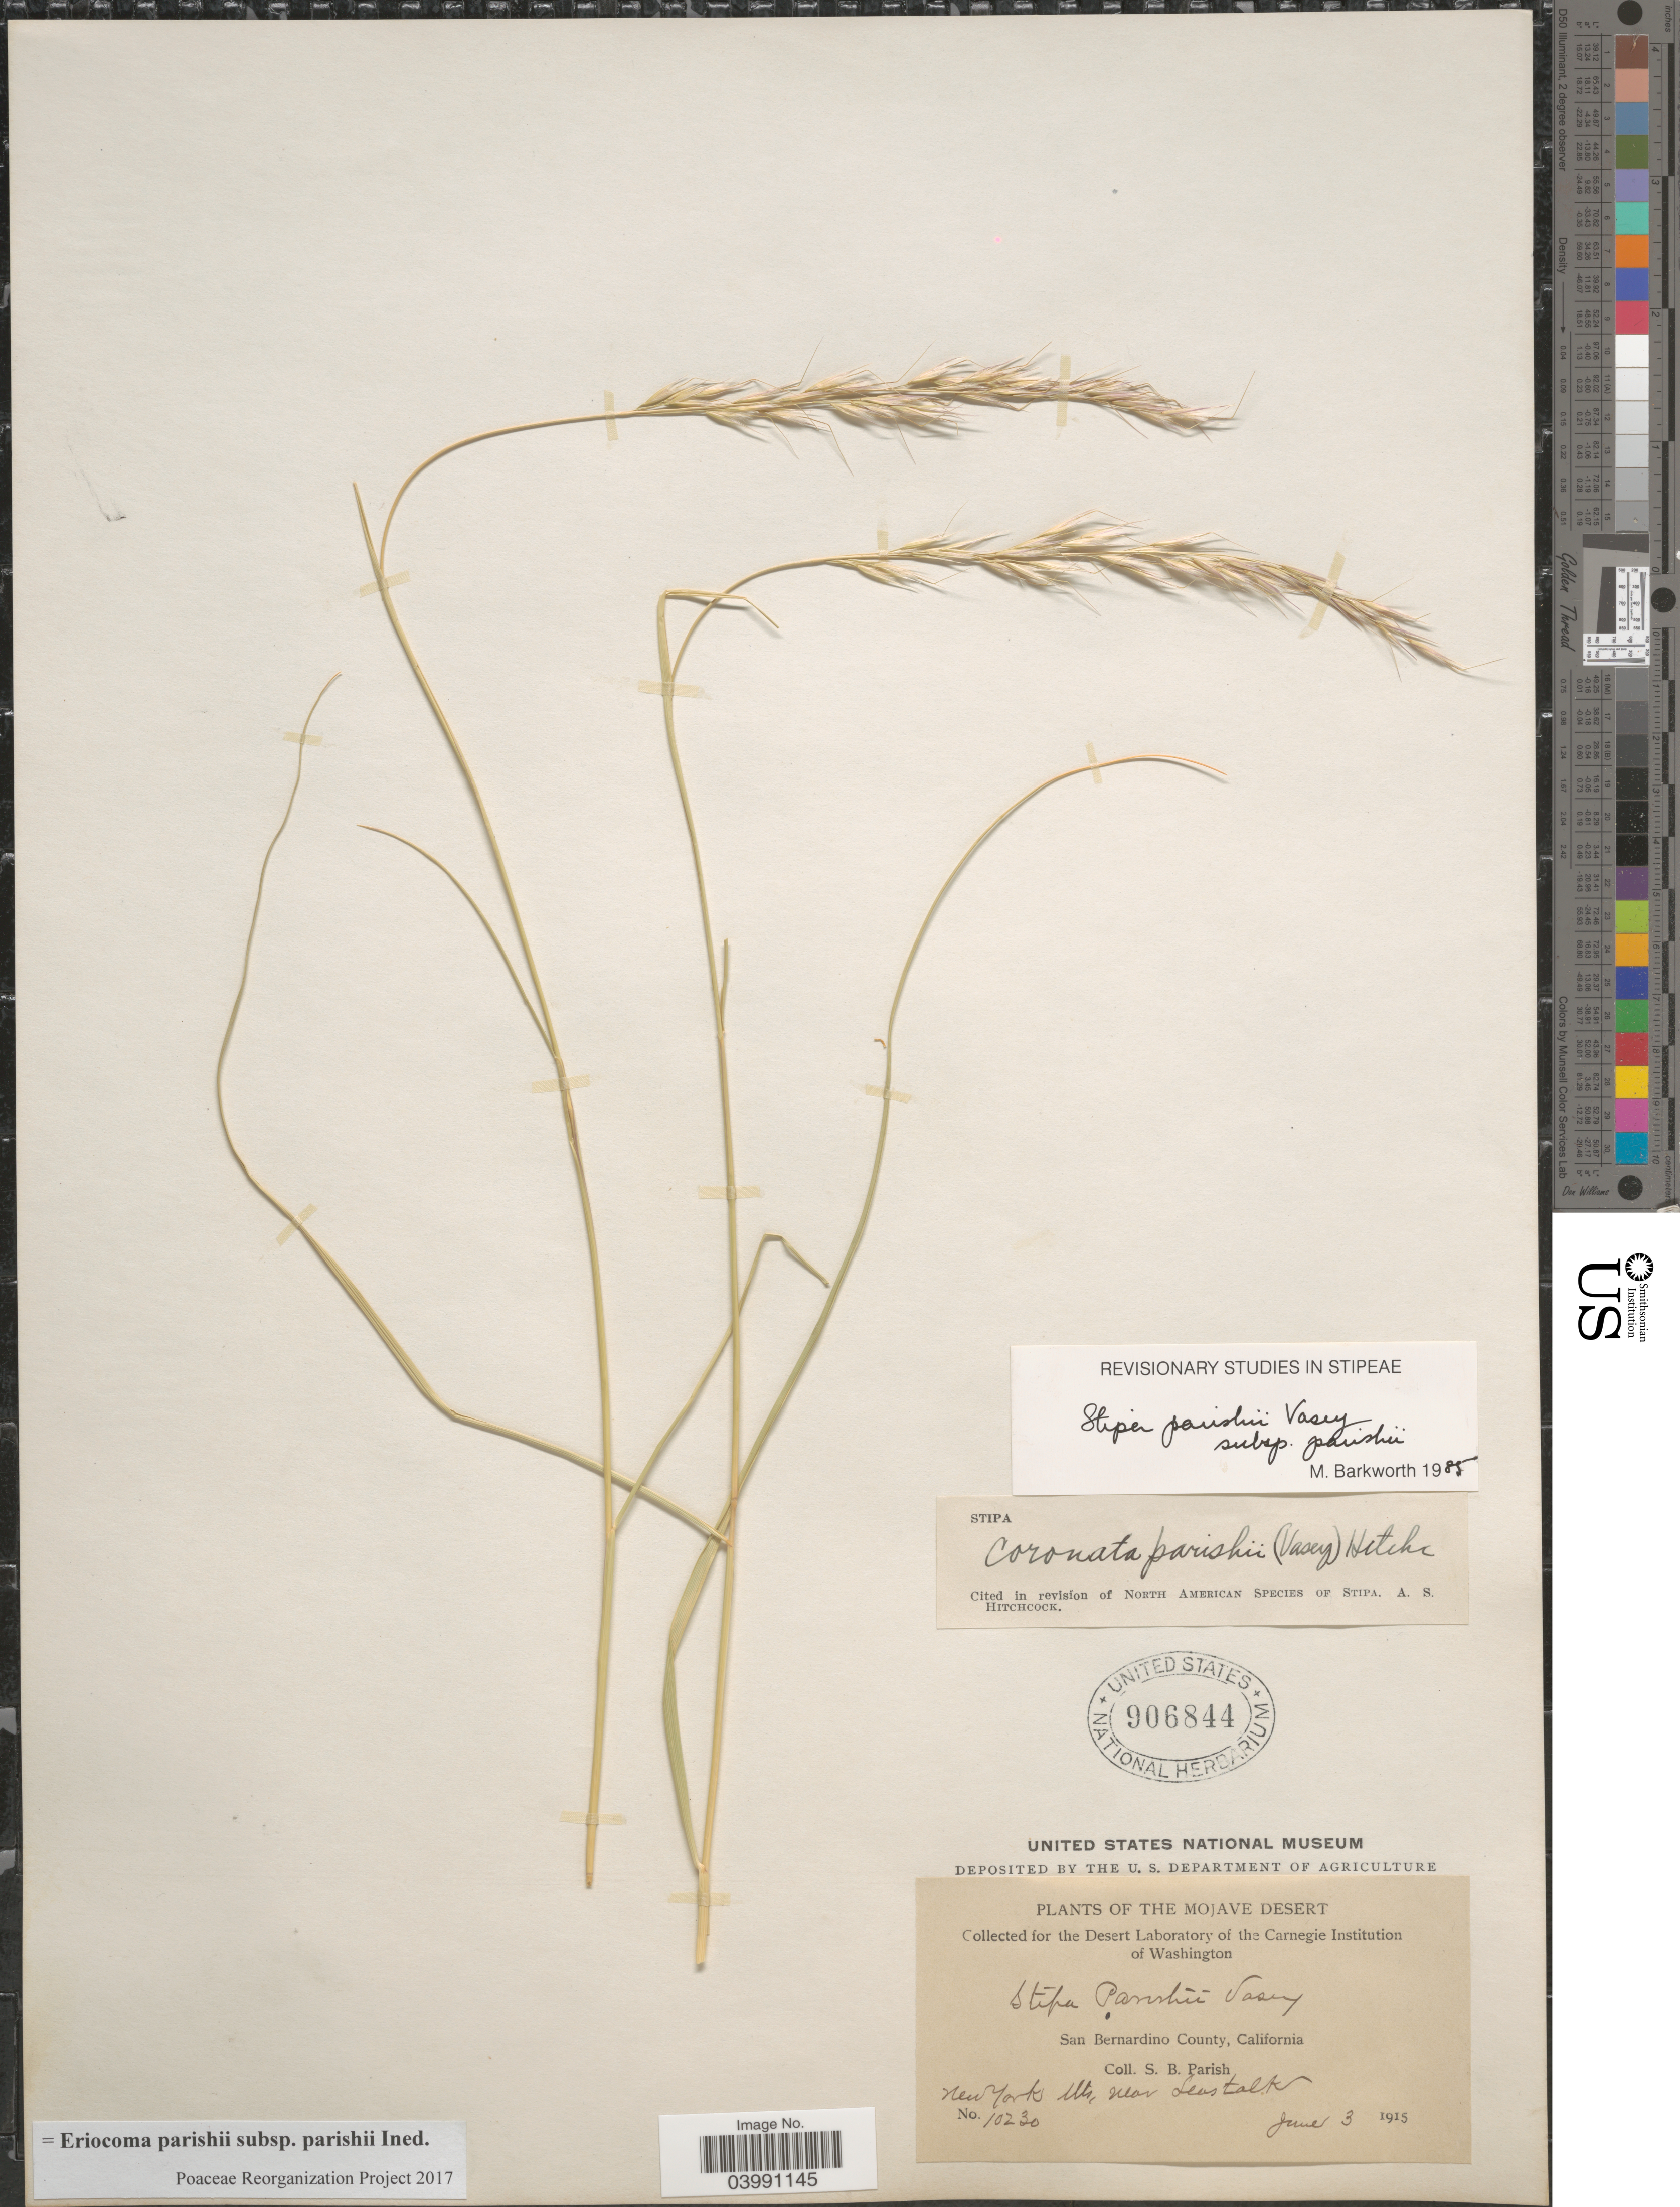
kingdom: Plantae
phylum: Tracheophyta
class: Liliopsida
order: Poales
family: Poaceae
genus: Eriocoma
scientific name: Eriocoma parishii subsp. parishii ined.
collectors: S. B. Parish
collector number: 10230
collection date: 1915-06-03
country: United States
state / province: California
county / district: San Bernardino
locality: The Mojave Desert. San Bernardino County. New York Mts, near Leastalk.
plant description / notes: Corrected "near Leostalk" to "near Leastalk." Filled county field.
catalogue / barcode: US 906844